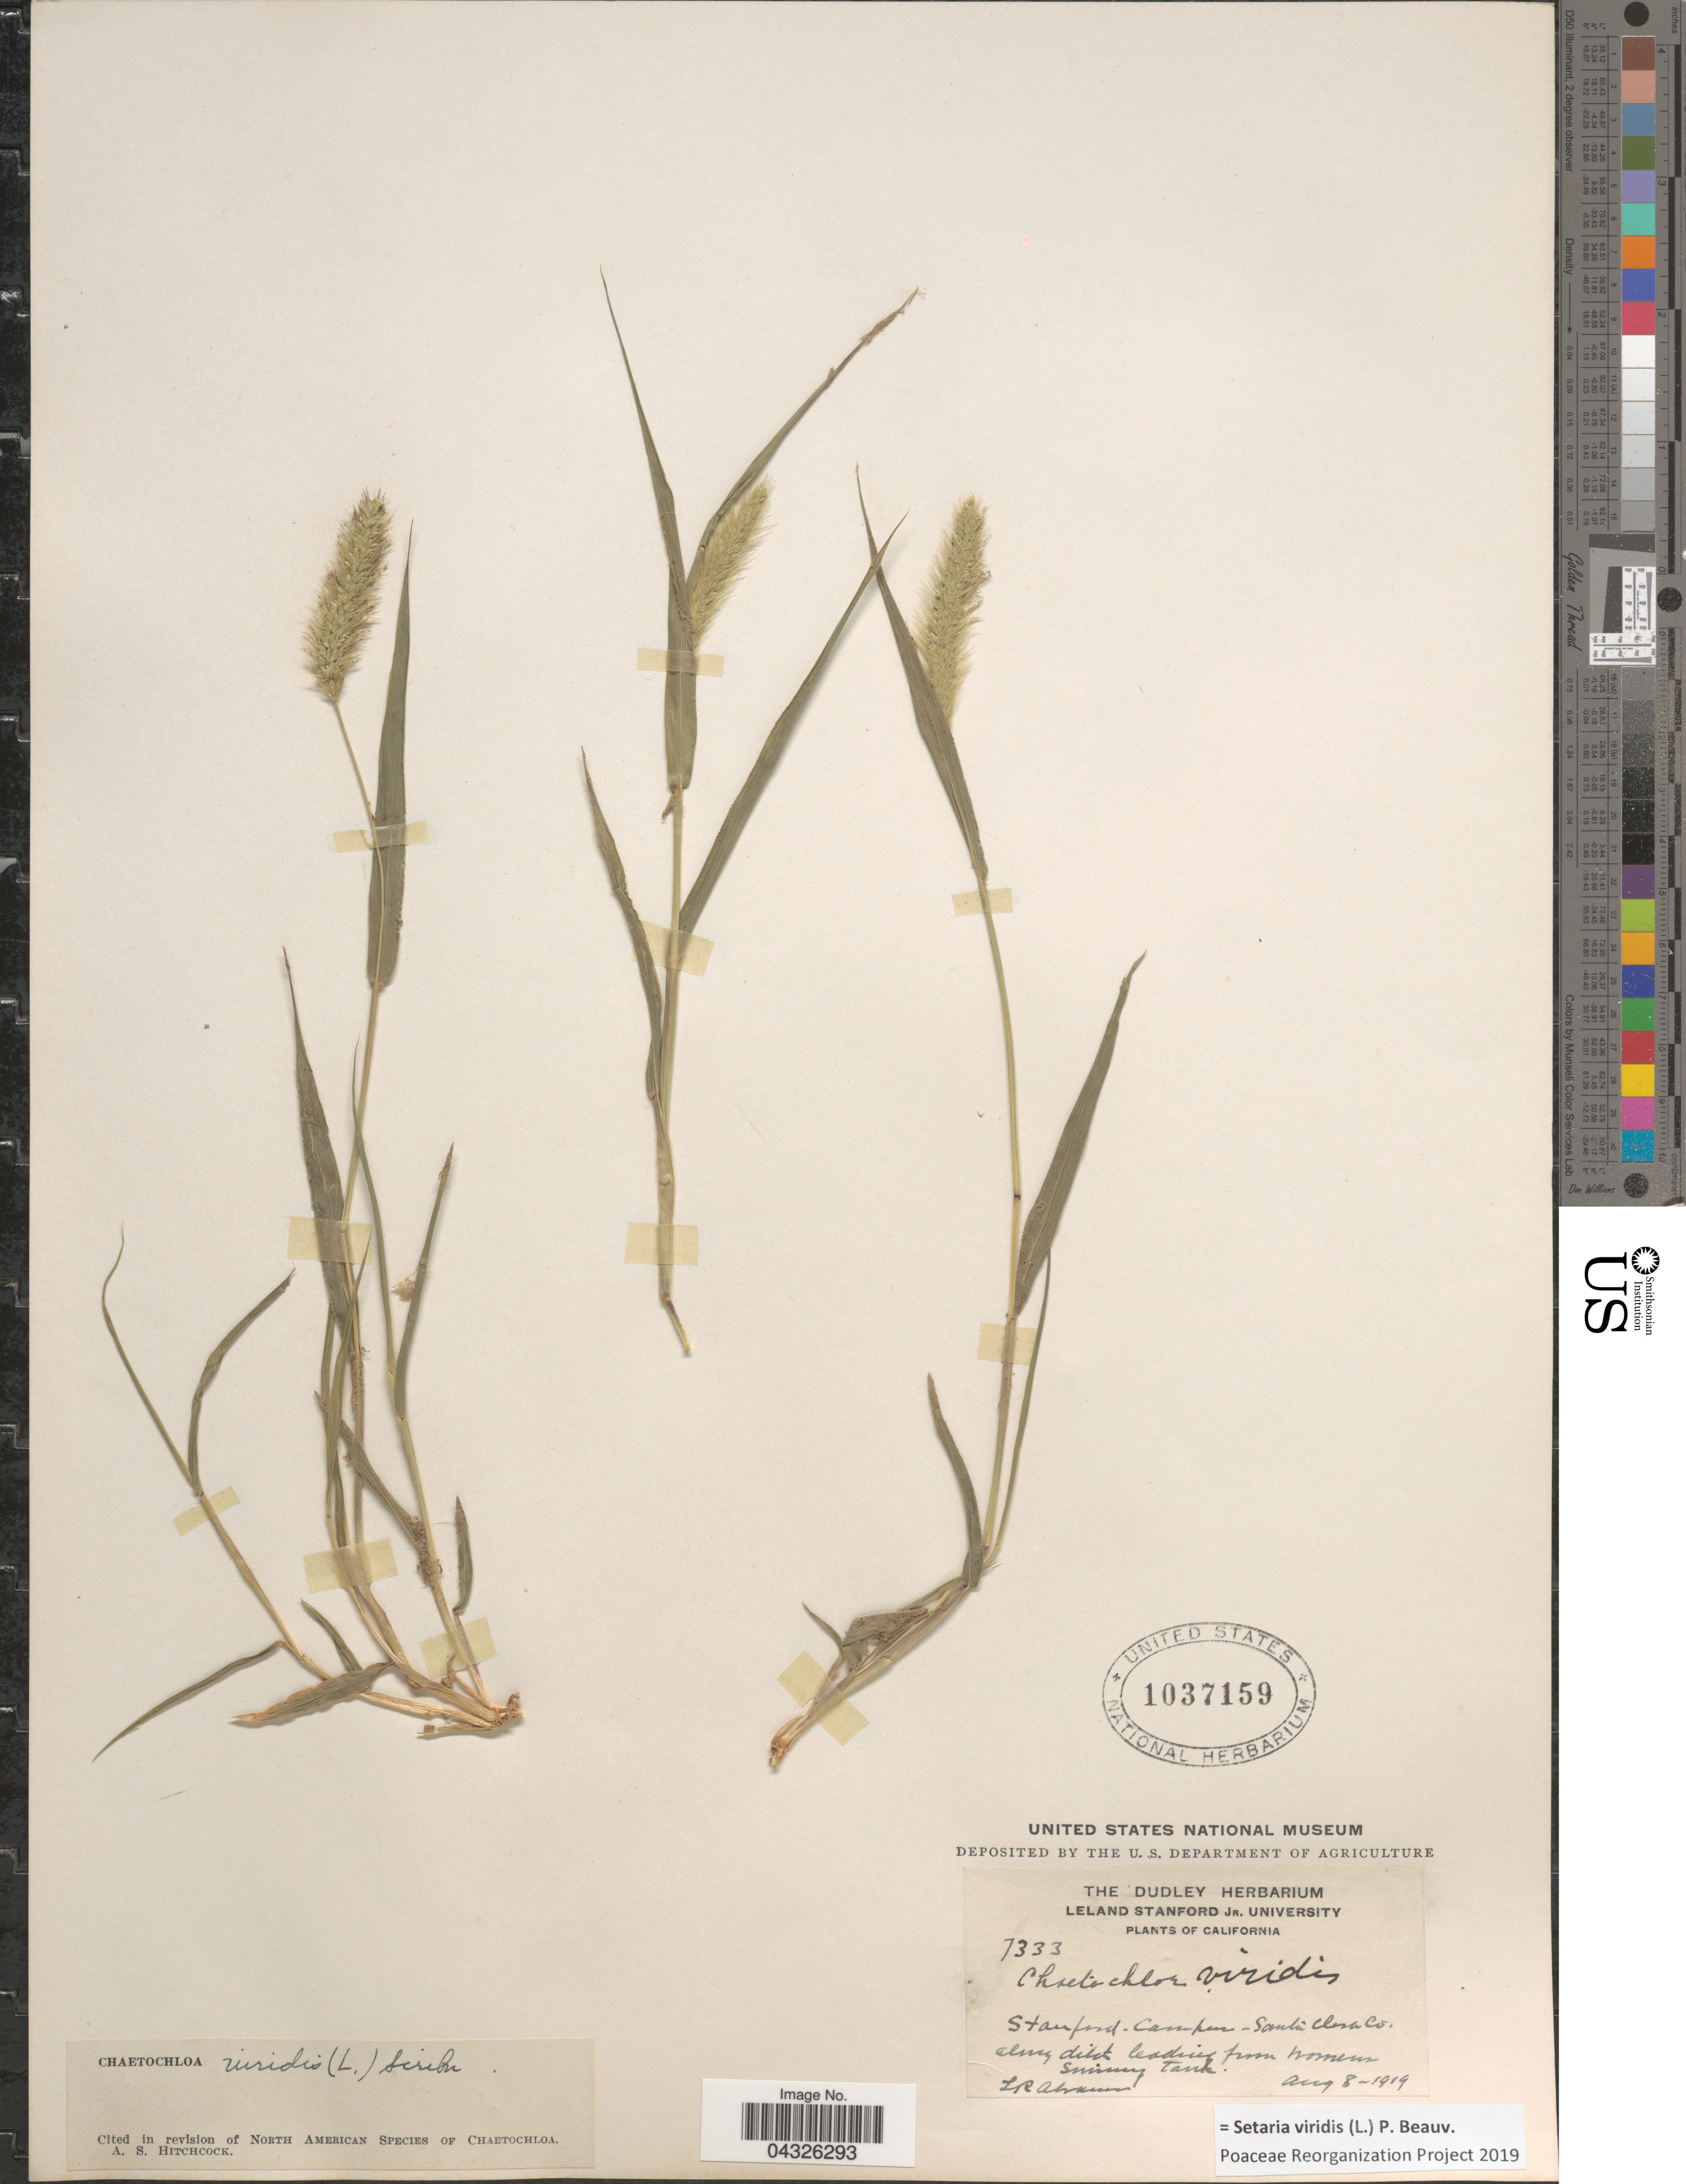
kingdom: Plantae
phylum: Tracheophyta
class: Liliopsida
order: Poales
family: Poaceae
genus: Setaria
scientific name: Setaria viridis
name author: (L.) P. Beauv.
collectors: L. Abram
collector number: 7333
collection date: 1919-08-08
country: United States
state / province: California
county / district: Santa Clara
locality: Stanford-Campus-Santa Clara Co. Along ditch leading from womens swimming tank.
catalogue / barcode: US 1037159